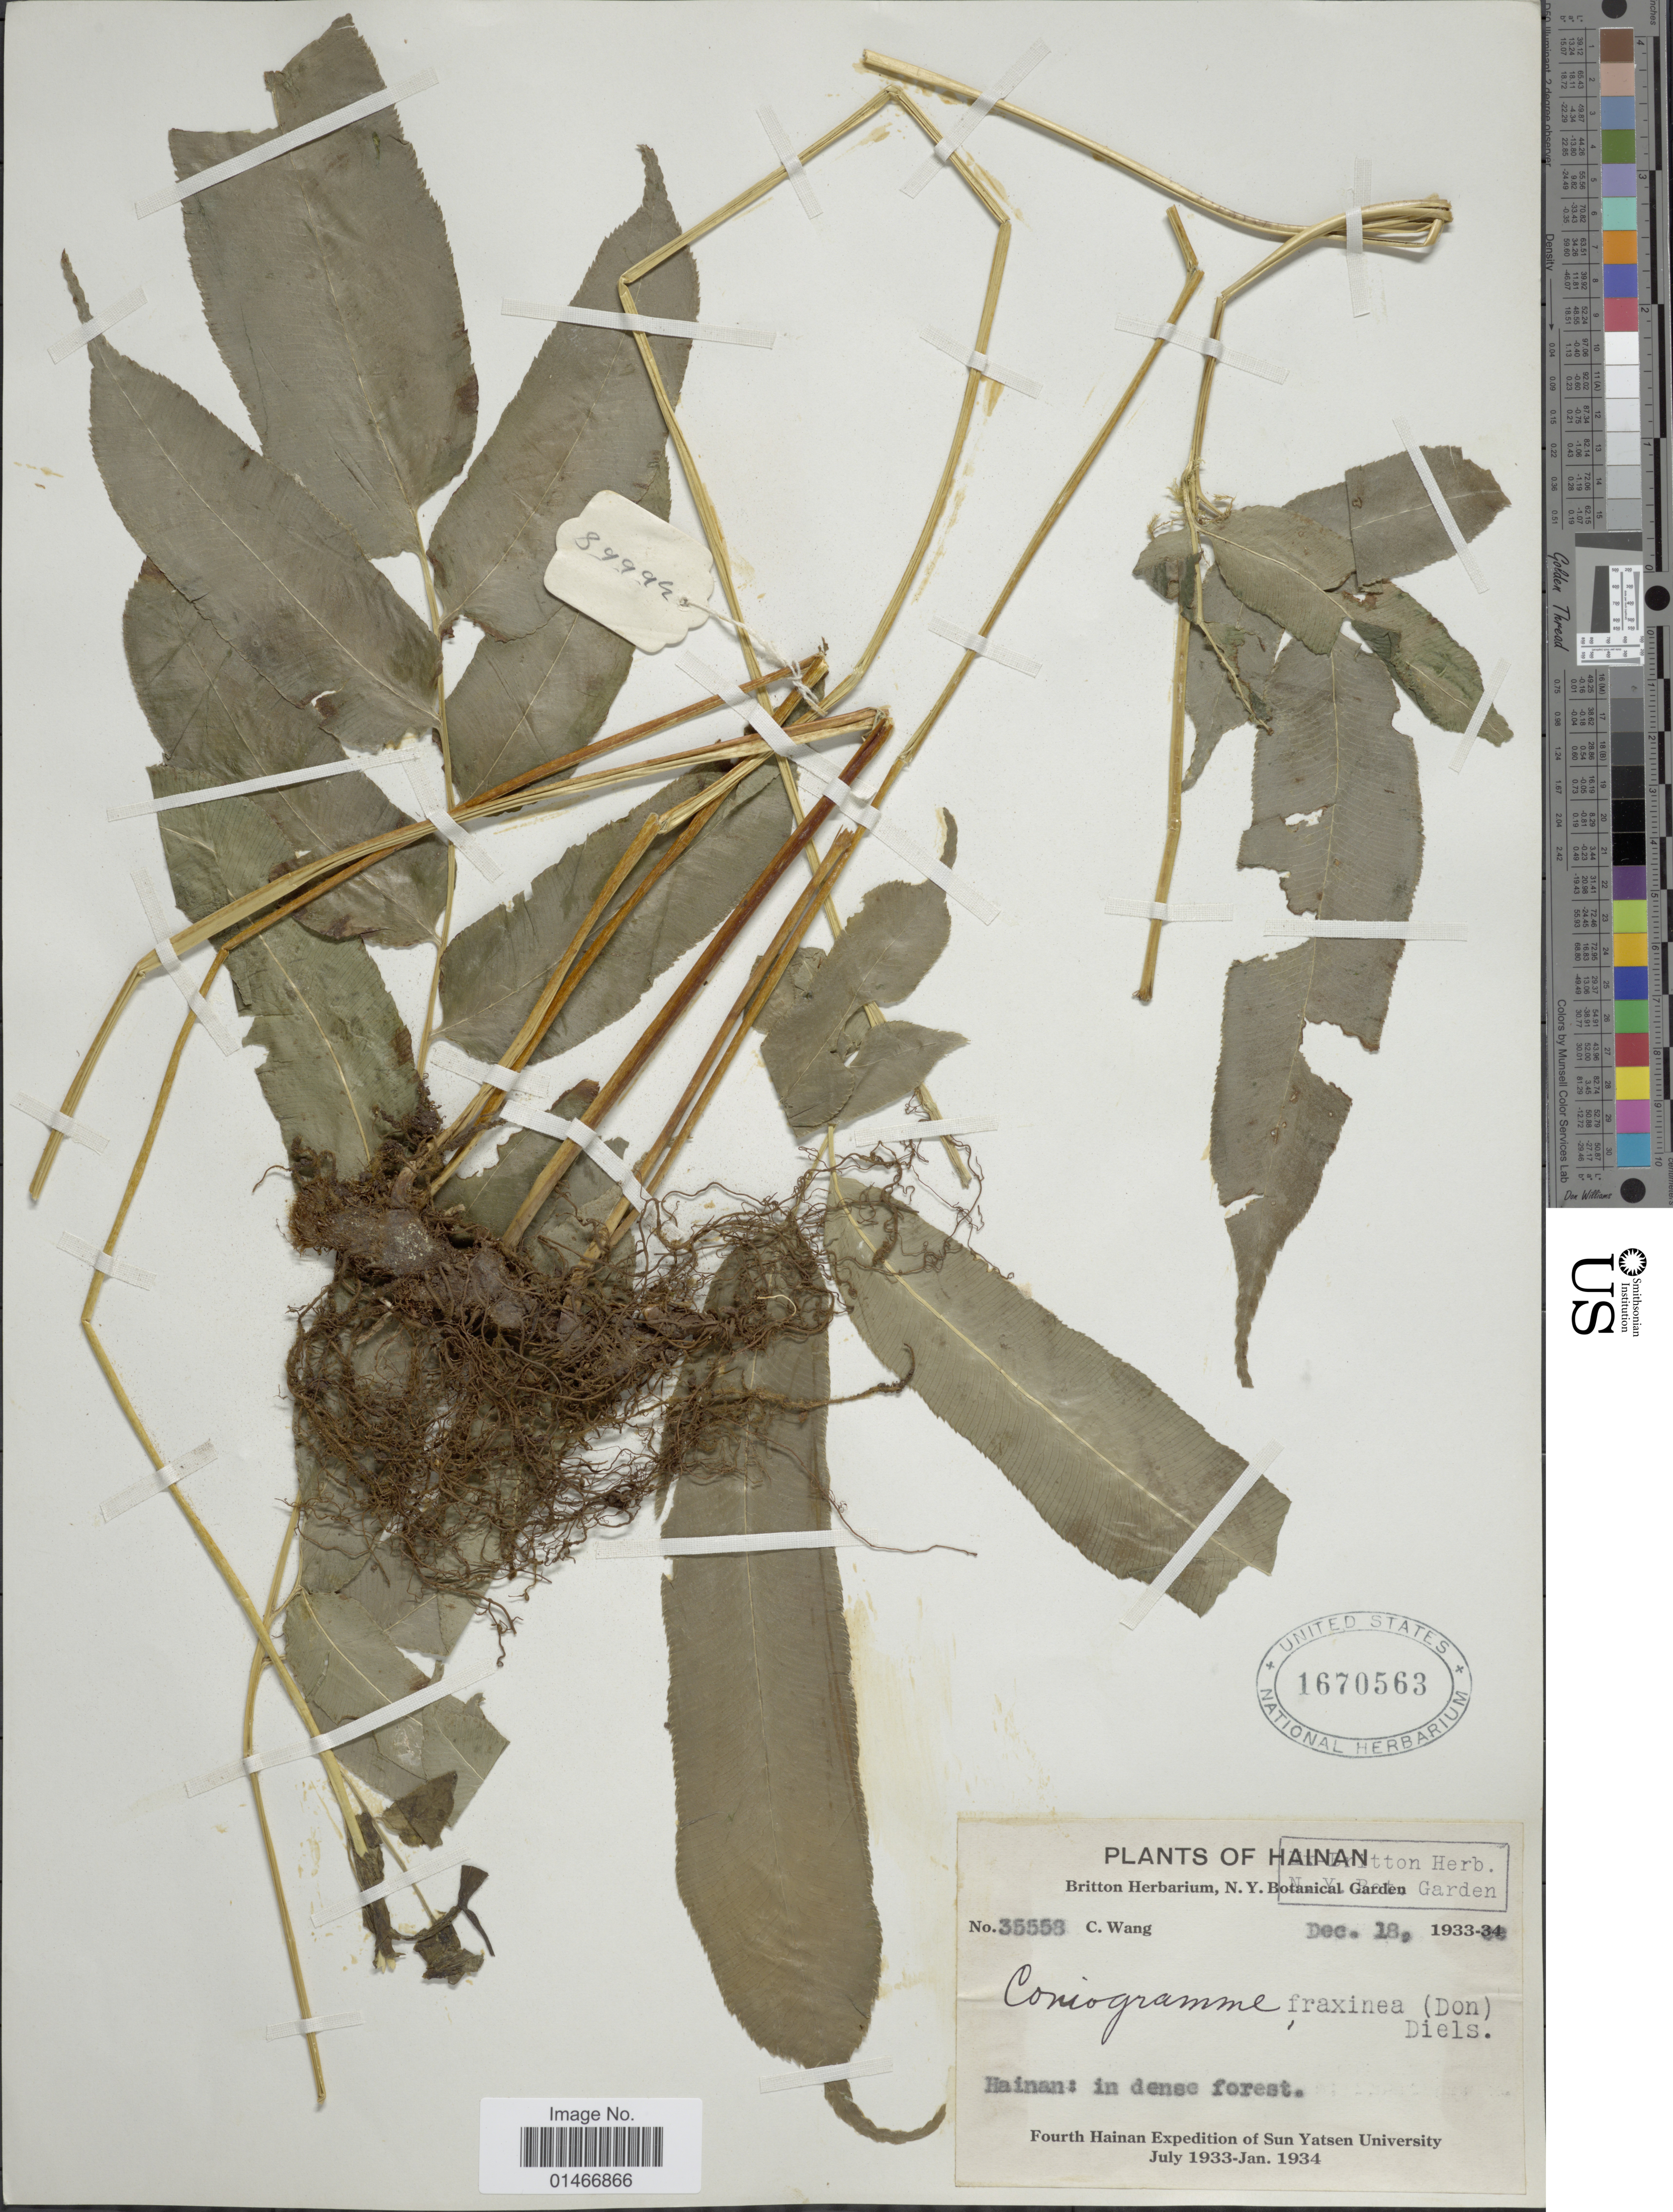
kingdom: Plantae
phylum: Tracheophyta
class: Polypodiopsida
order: Polypodiales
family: Pteridaceae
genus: Coniogramme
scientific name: Coniogramme intermedia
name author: Hieron.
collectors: C. Wang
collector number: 35558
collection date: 1933-12-18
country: China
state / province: Hainan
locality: In dense forest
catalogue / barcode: US 1670563